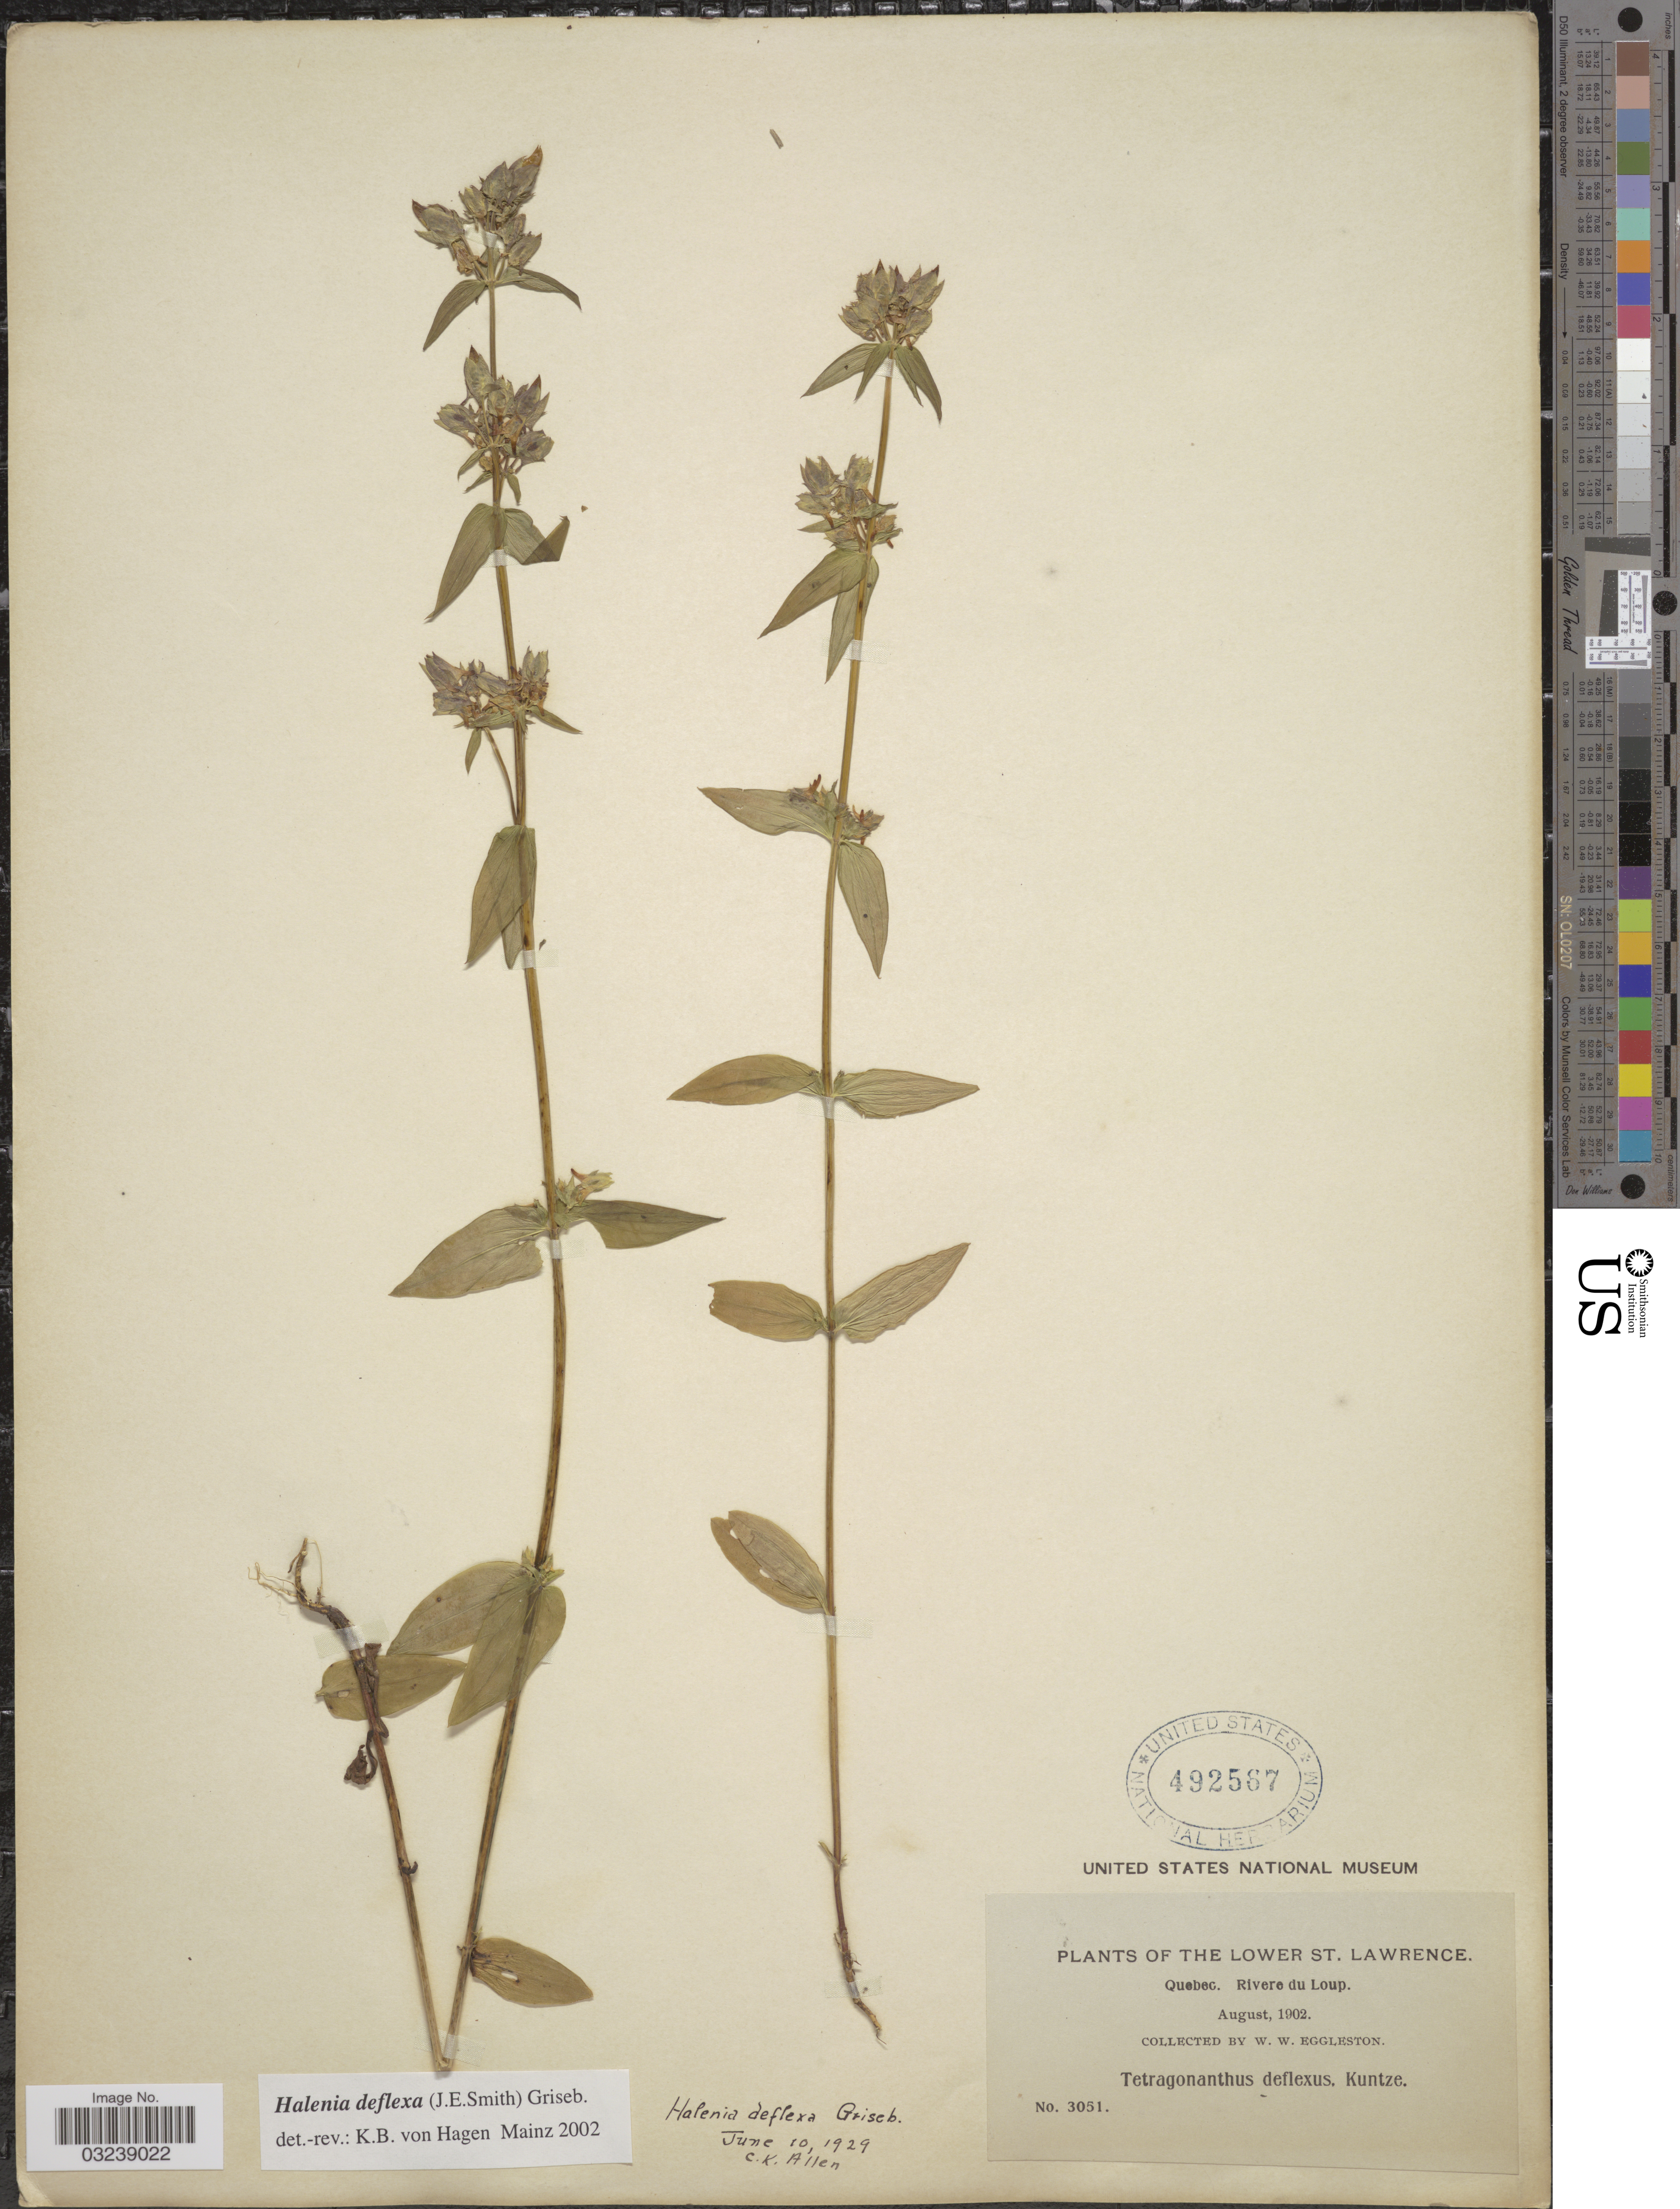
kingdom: Plantae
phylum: Tracheophyta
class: Magnoliopsida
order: Gentianales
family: Gentianaceae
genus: Halenia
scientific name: Halenia deflexa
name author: (Sm.) Griseb.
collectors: W. W. Eggleston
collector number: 3051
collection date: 1902-08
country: Canada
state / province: Quebec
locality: The Lower St. Lawrence. Quebec. Rivere du Loup.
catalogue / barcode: US 492567